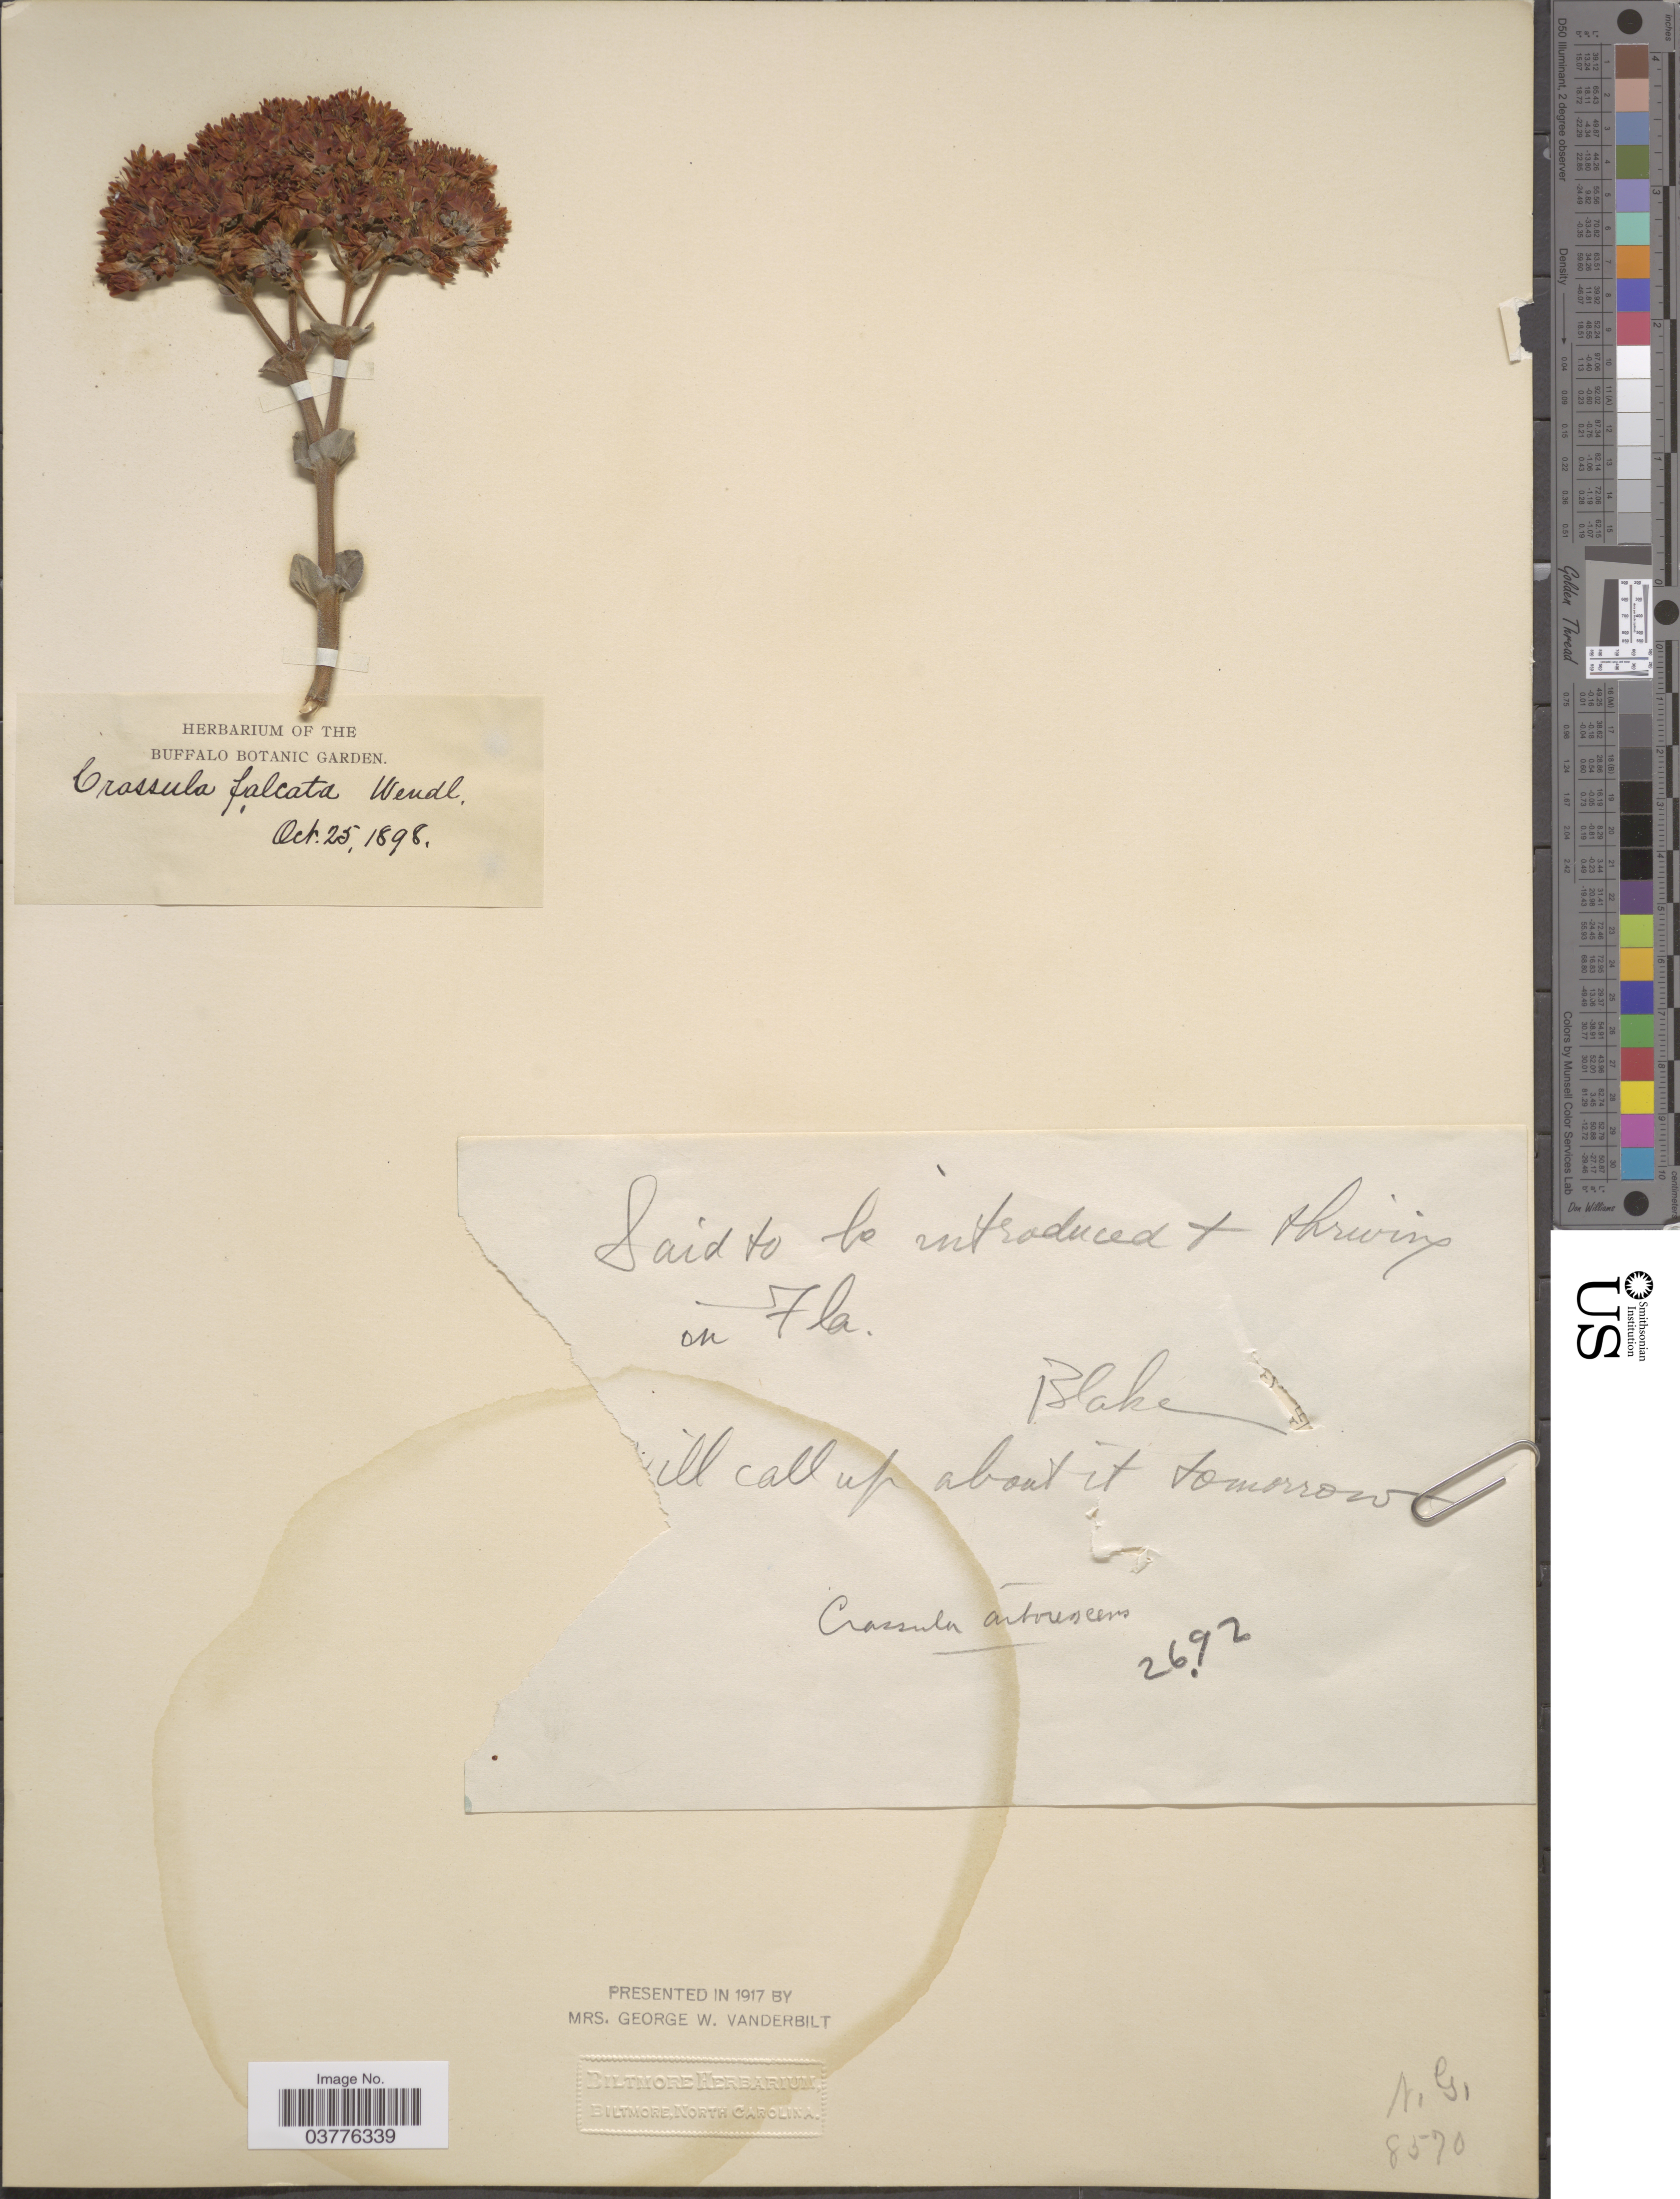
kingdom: Plantae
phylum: Tracheophyta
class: Magnoliopsida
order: Saxifragales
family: Crassulaceae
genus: Crassula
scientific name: Crassula falcata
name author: J.C. Wendl.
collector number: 2692?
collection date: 1898-10-25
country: United States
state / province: Florida